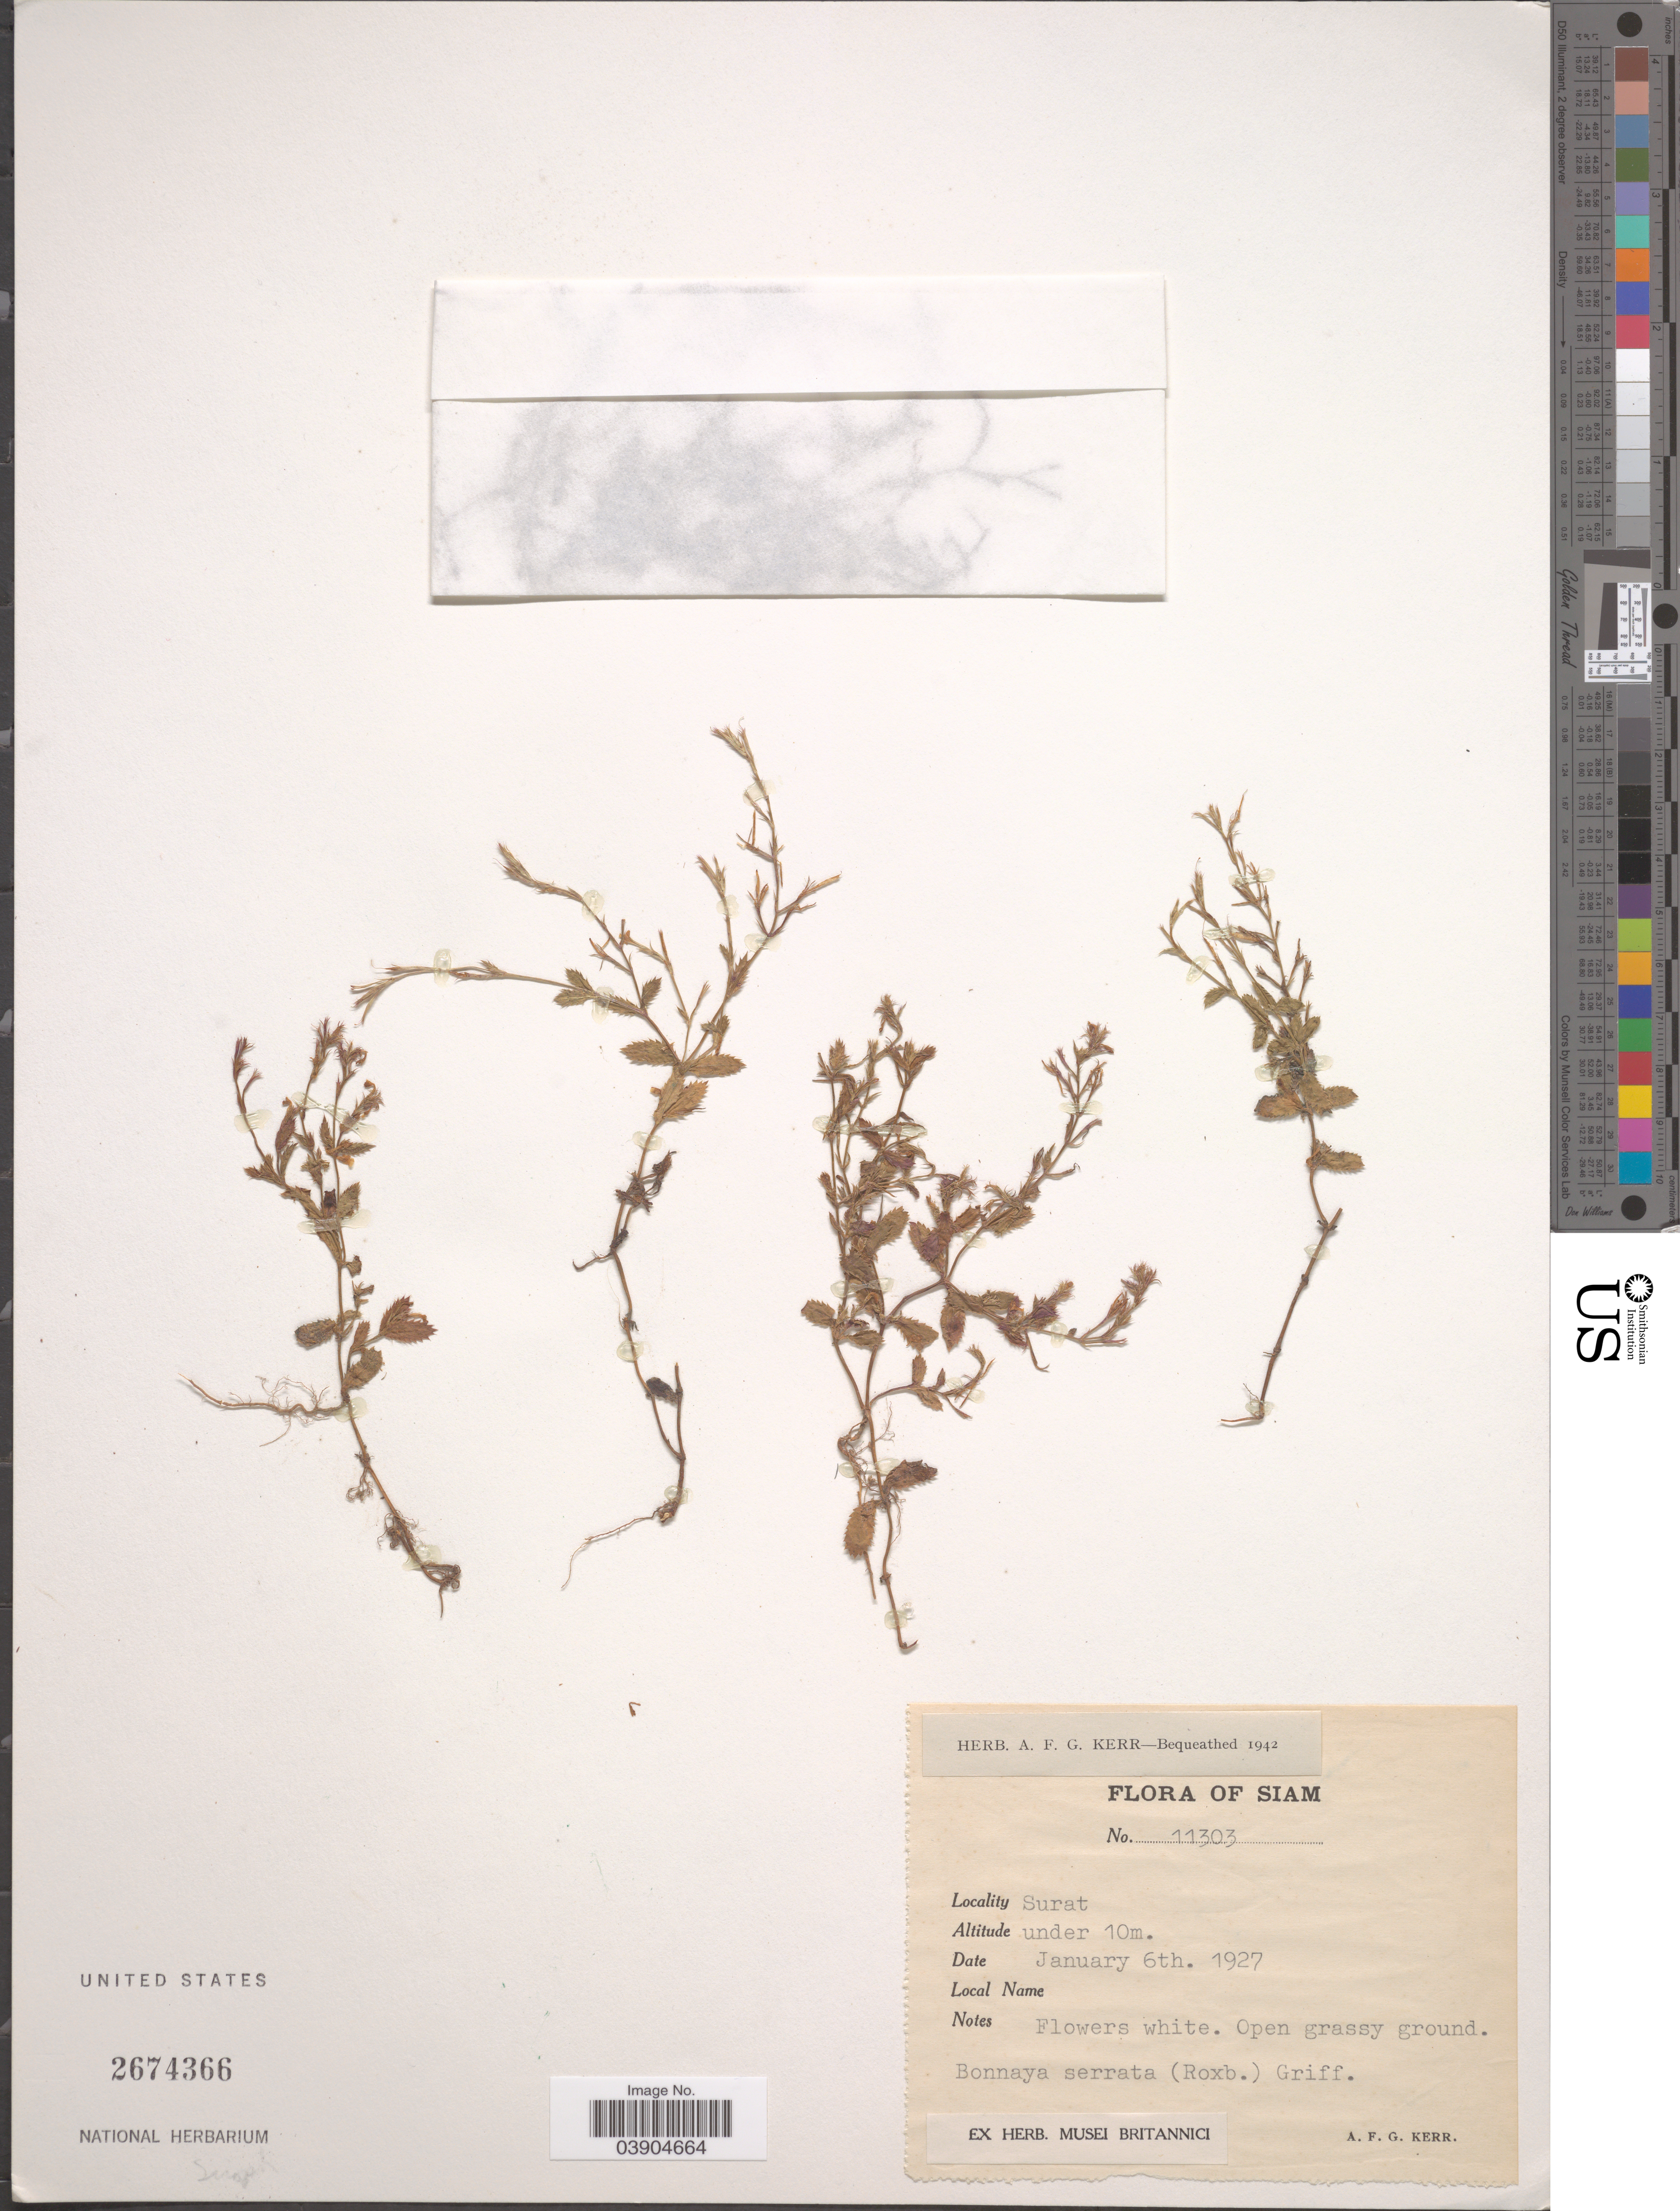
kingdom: Plantae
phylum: Tracheophyta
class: Magnoliopsida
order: Lamiales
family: Linderniaceae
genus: Lindernia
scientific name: Lindernia sp.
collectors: A. F. G. Kerr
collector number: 11303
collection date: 1927-01-06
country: Thailand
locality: Siam. Surat.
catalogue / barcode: US 2674366